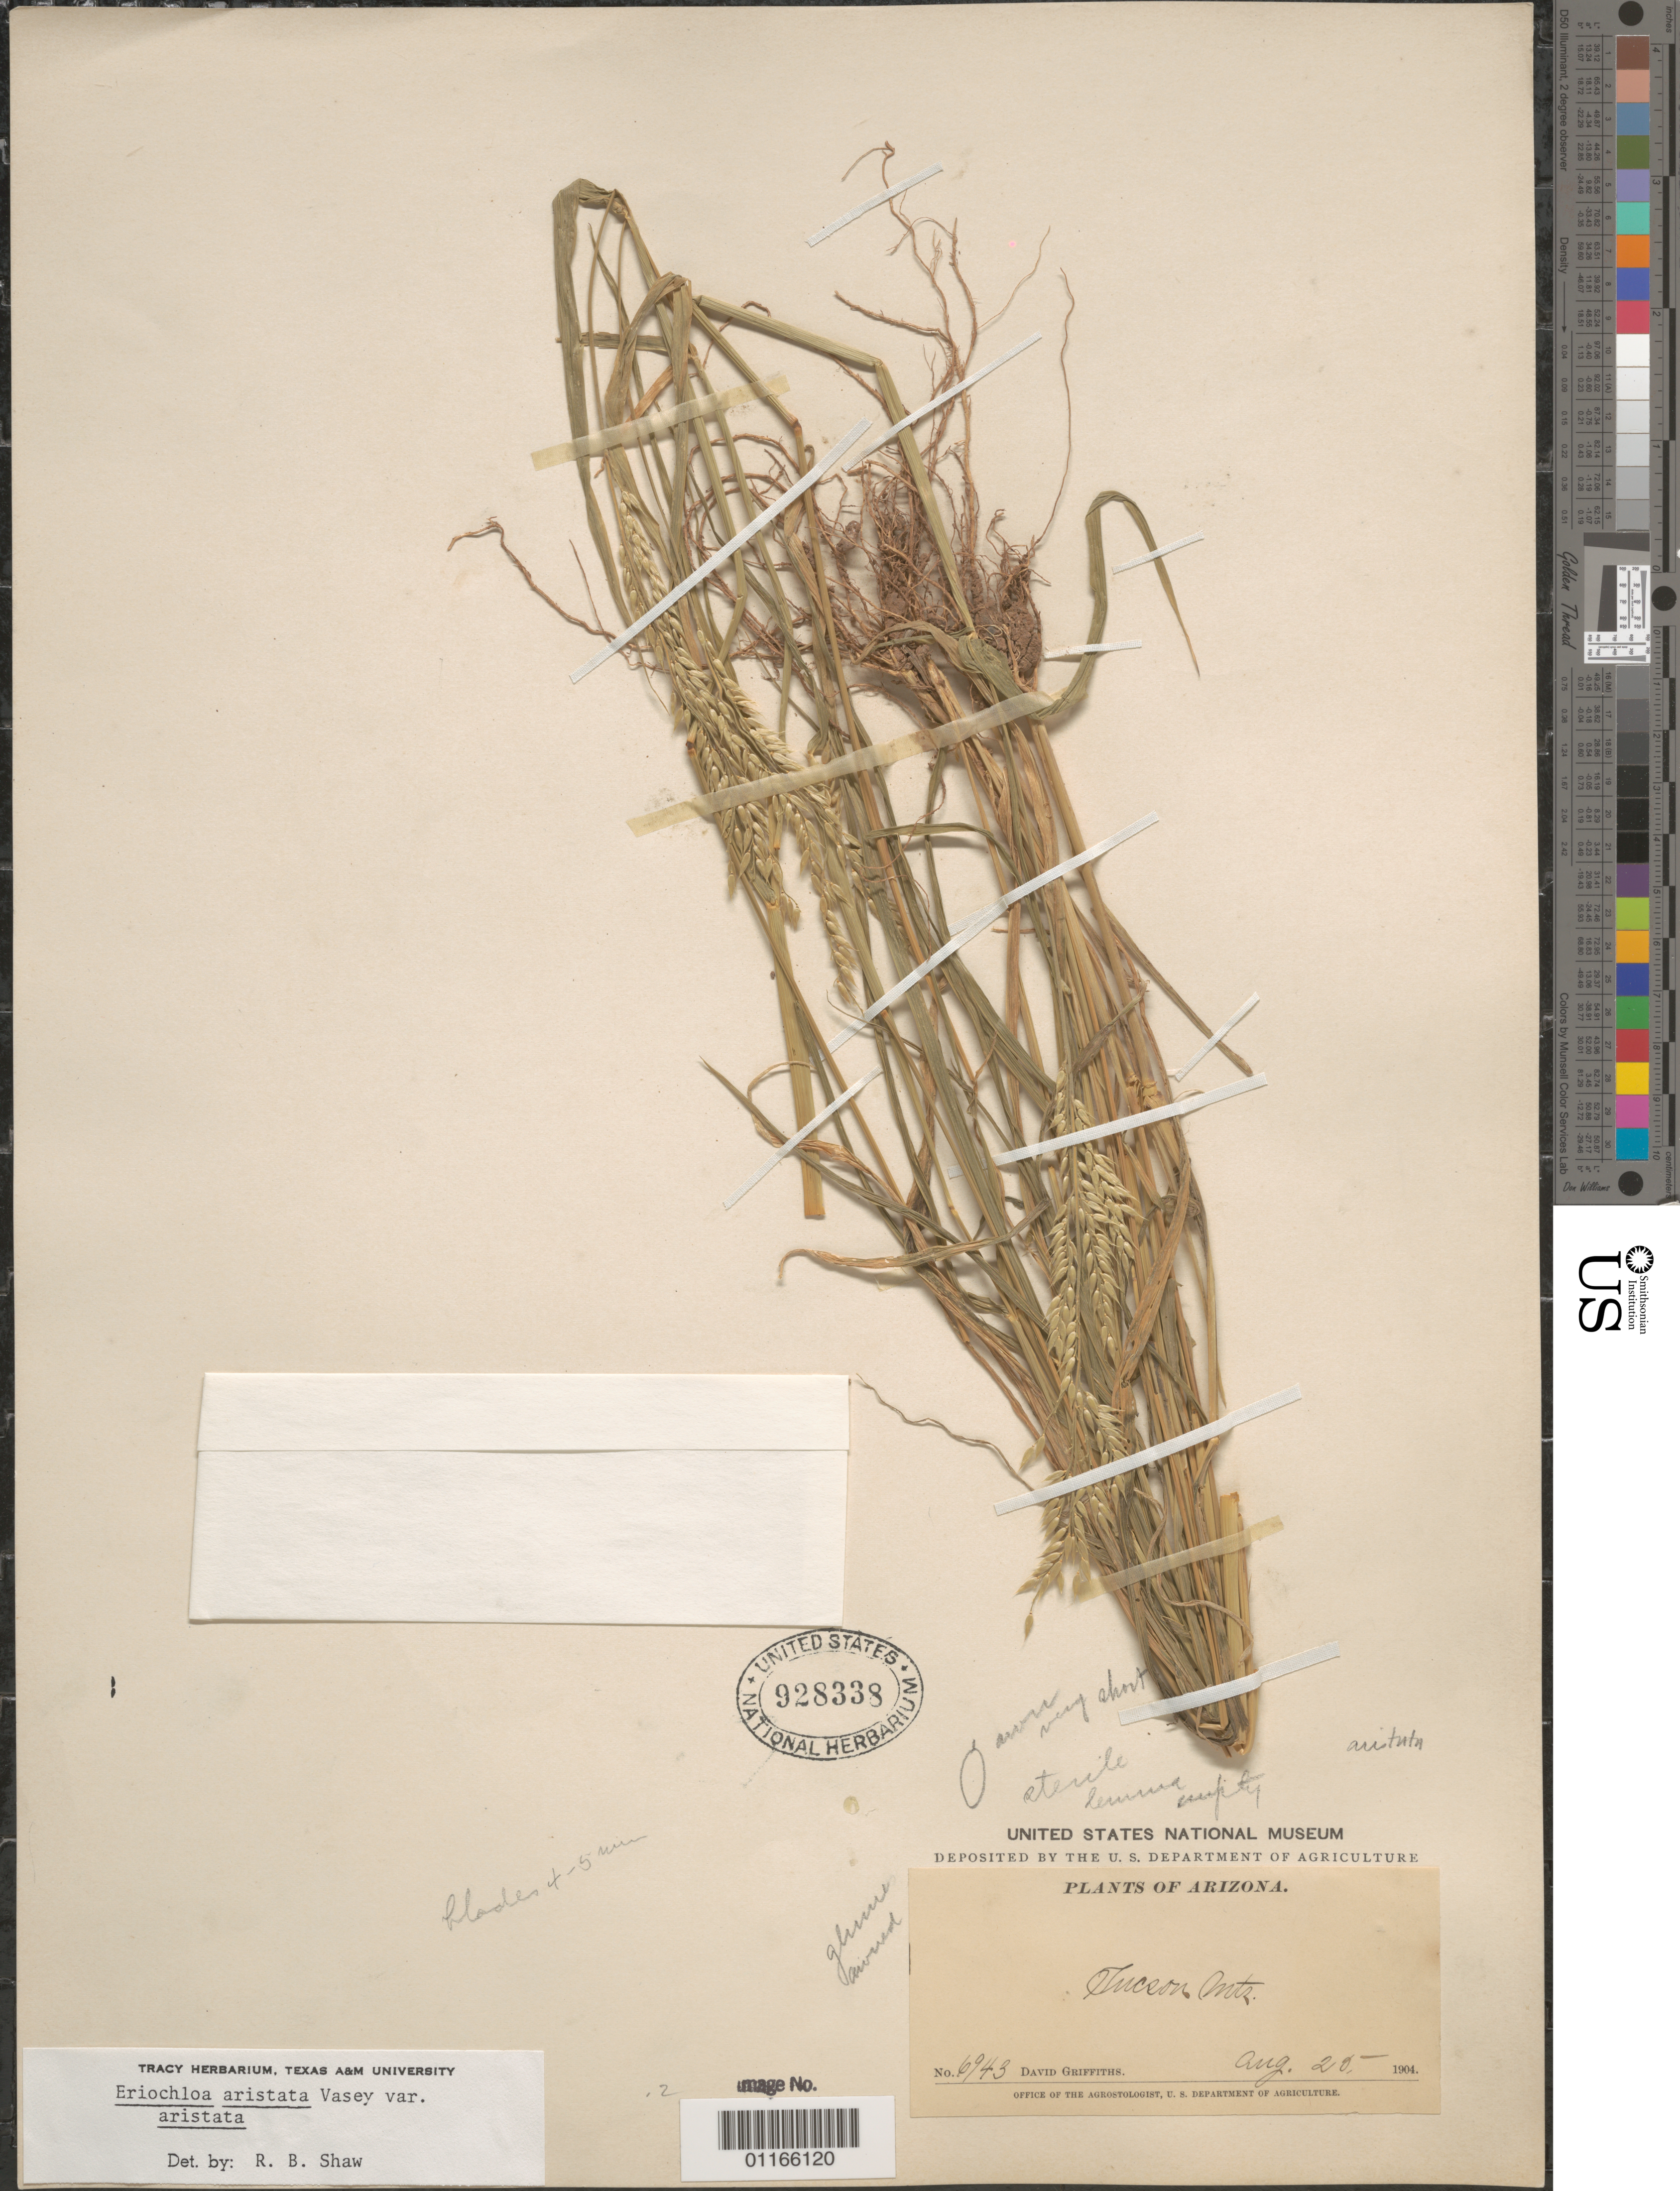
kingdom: Plantae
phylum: Tracheophyta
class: Liliopsida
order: Poales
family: Poaceae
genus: Eriochloa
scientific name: Eriochloa aristata var. aristata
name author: Vasey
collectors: D. Griffiths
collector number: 6943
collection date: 1904-08-25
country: United States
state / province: Arizona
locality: Tucson Mts.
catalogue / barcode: US 928338